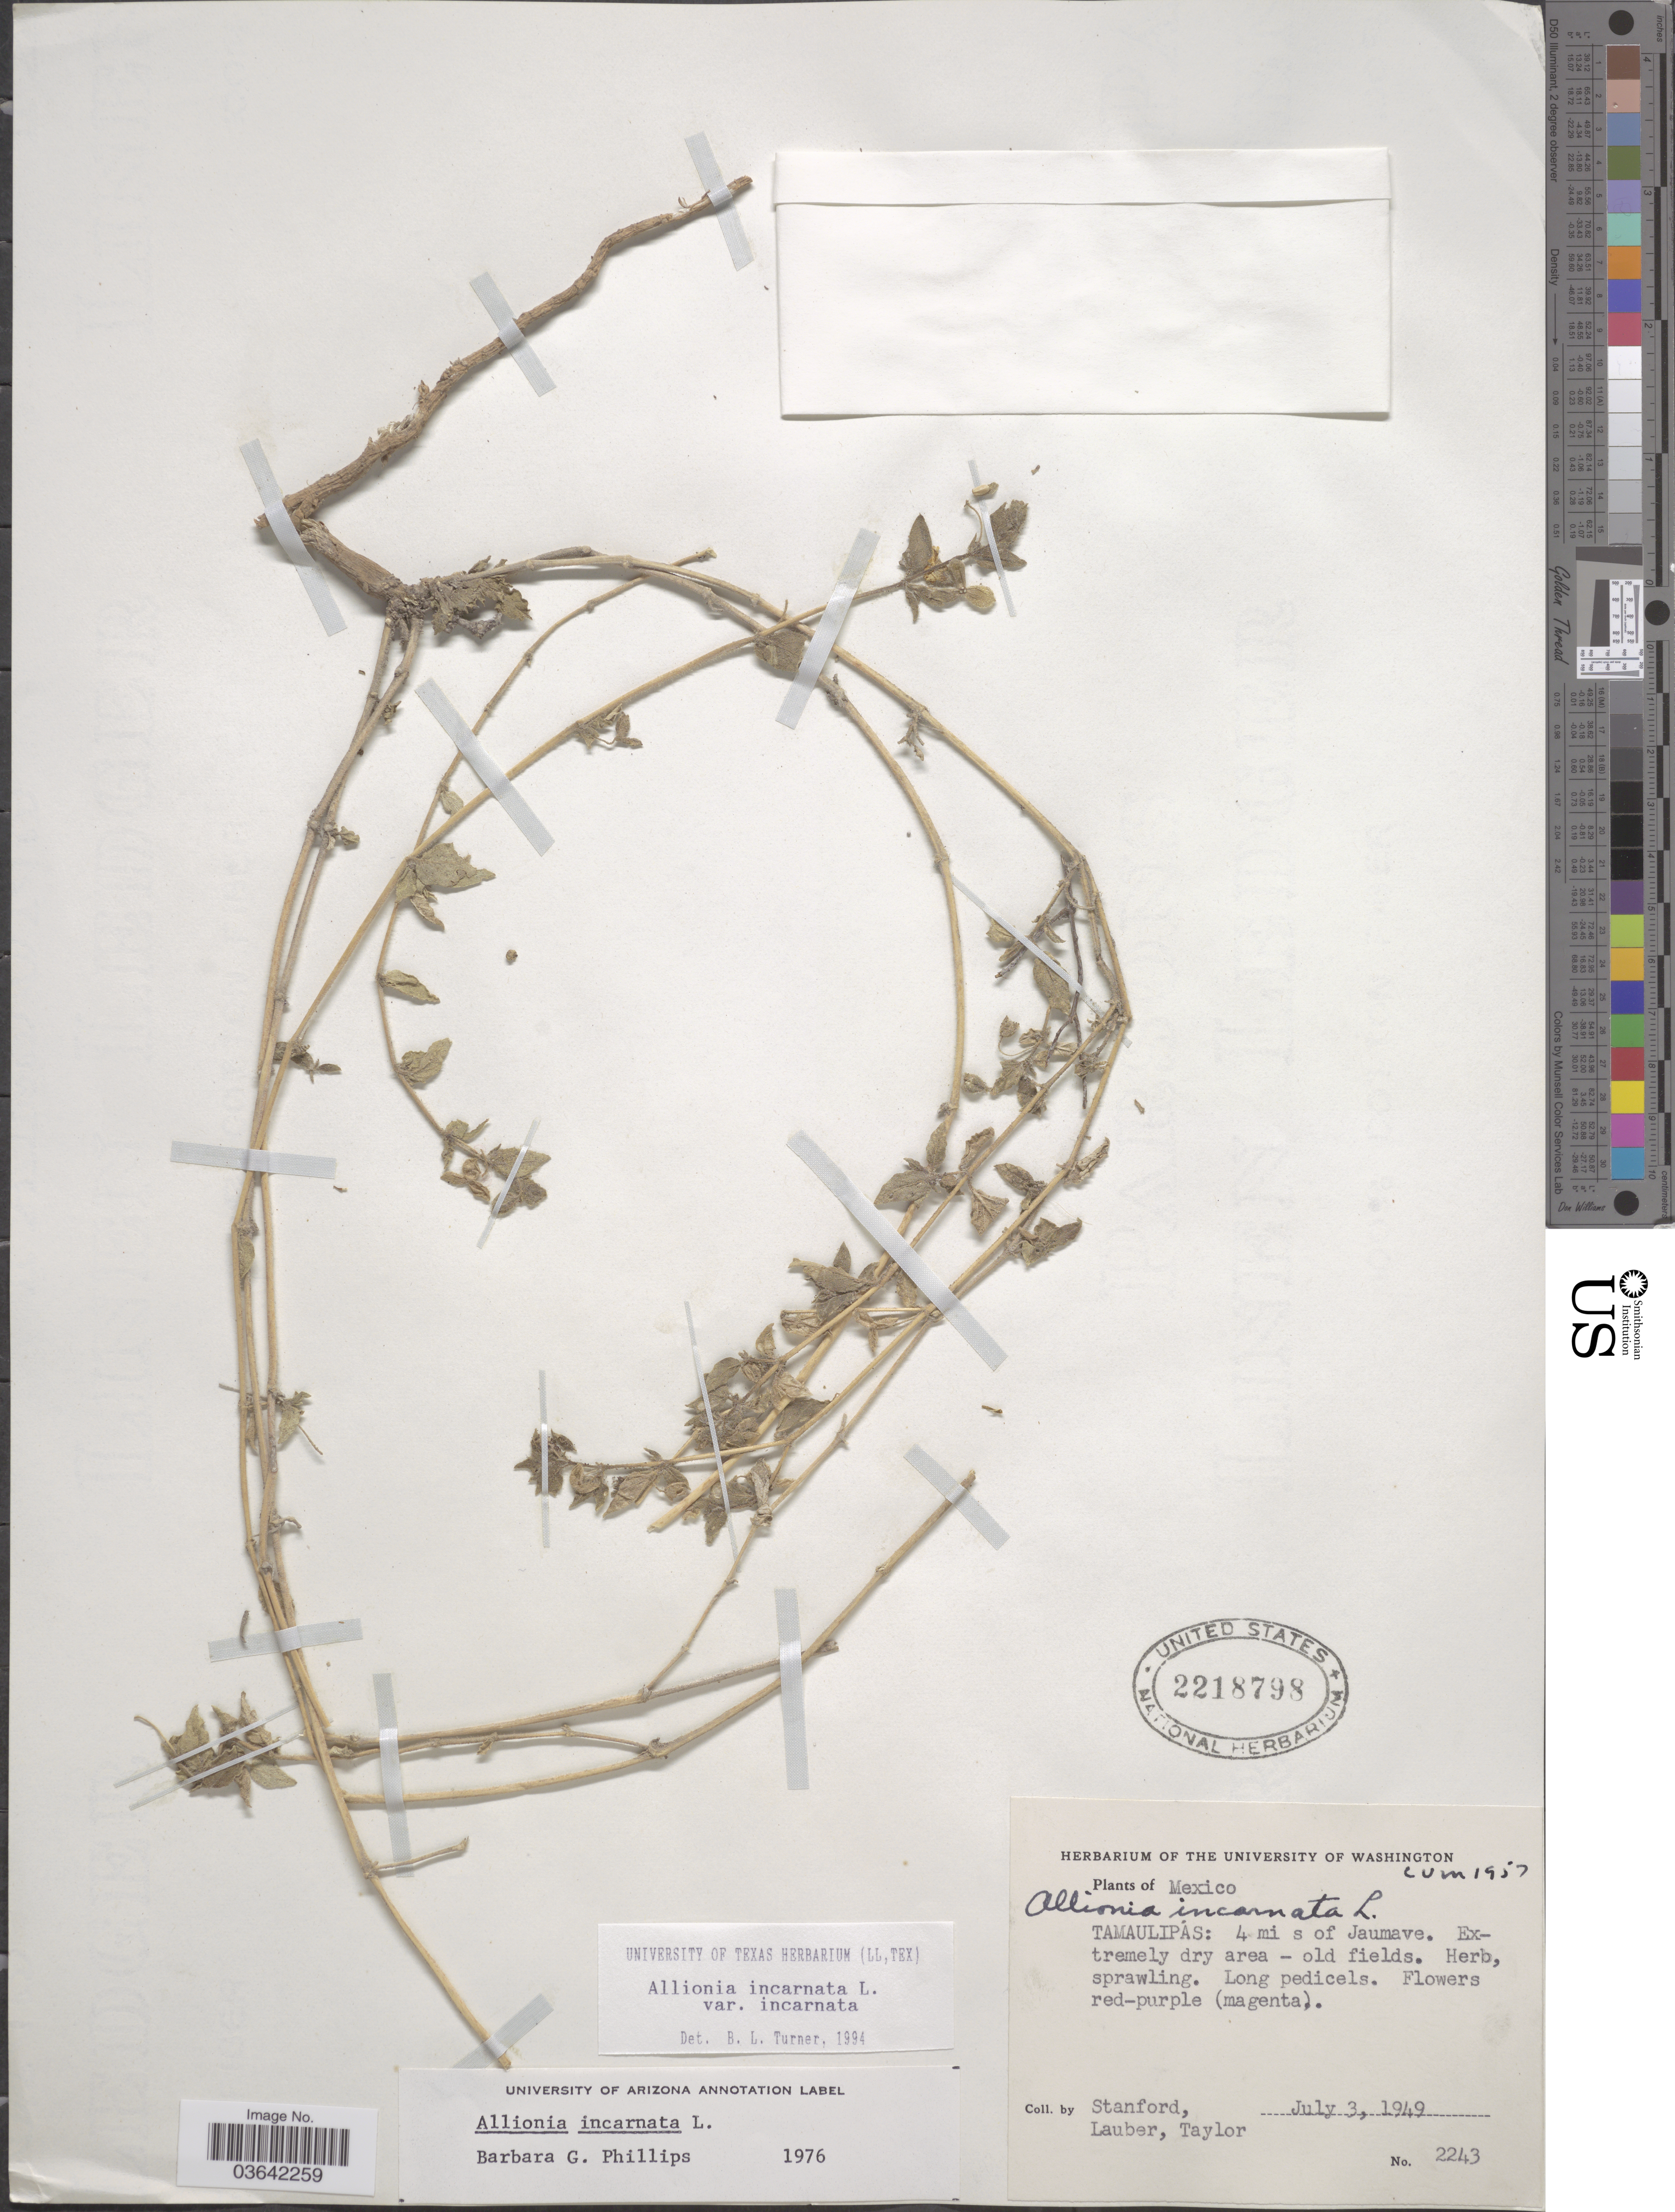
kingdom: Plantae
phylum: Tracheophyta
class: Magnoliopsida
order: Caryophyllales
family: Nyctaginaceae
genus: Allionia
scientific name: Allionia incarnata var. incarnata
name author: L.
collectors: Standford, -. Lauber & -. Taylor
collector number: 2243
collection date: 1949-07-03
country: Mexico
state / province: Tamaulipas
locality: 4 mi s of Jaumave.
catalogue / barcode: US 2218798